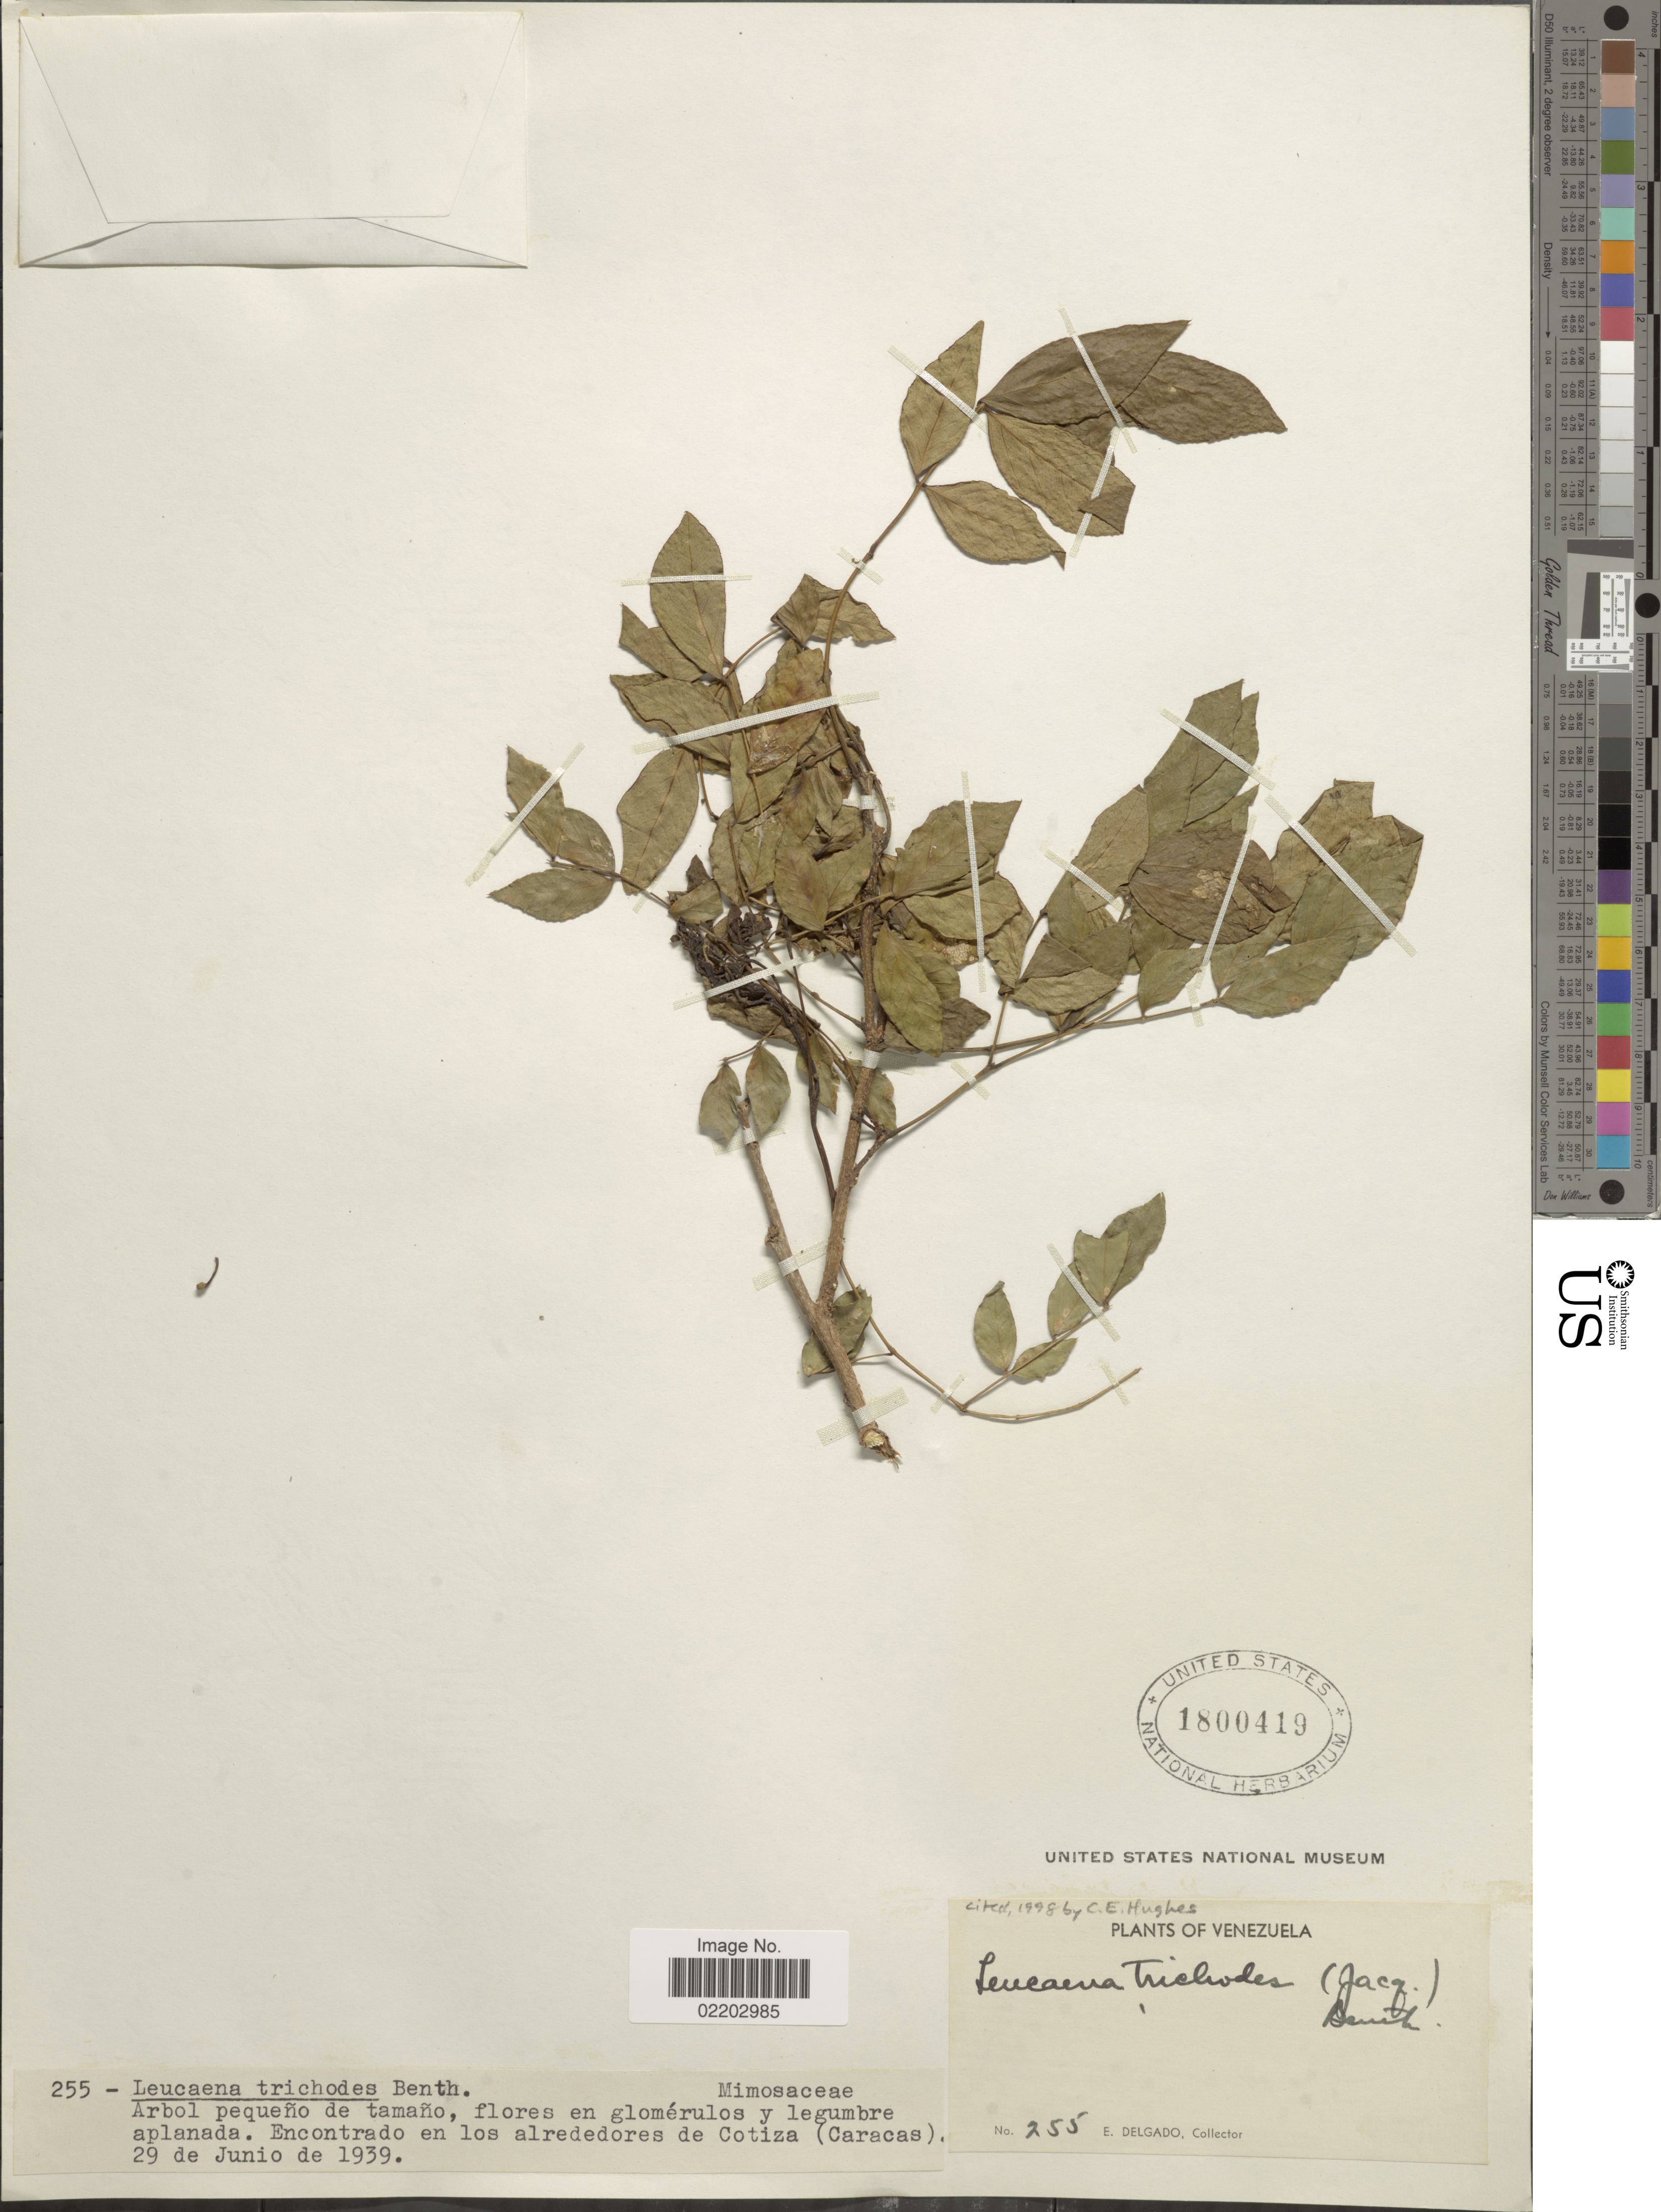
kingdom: Plantae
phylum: Tracheophyta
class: Magnoliopsida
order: Fabales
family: Fabaceae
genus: Leucaena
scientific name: Leucaena trichodes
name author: (Jacq.) Benth.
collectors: E. Delgado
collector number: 255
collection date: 1939-06-29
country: Venezuela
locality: Encontrado en los alrededores de Cotiza (Caracas), Venezuela.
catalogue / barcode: US 1800419